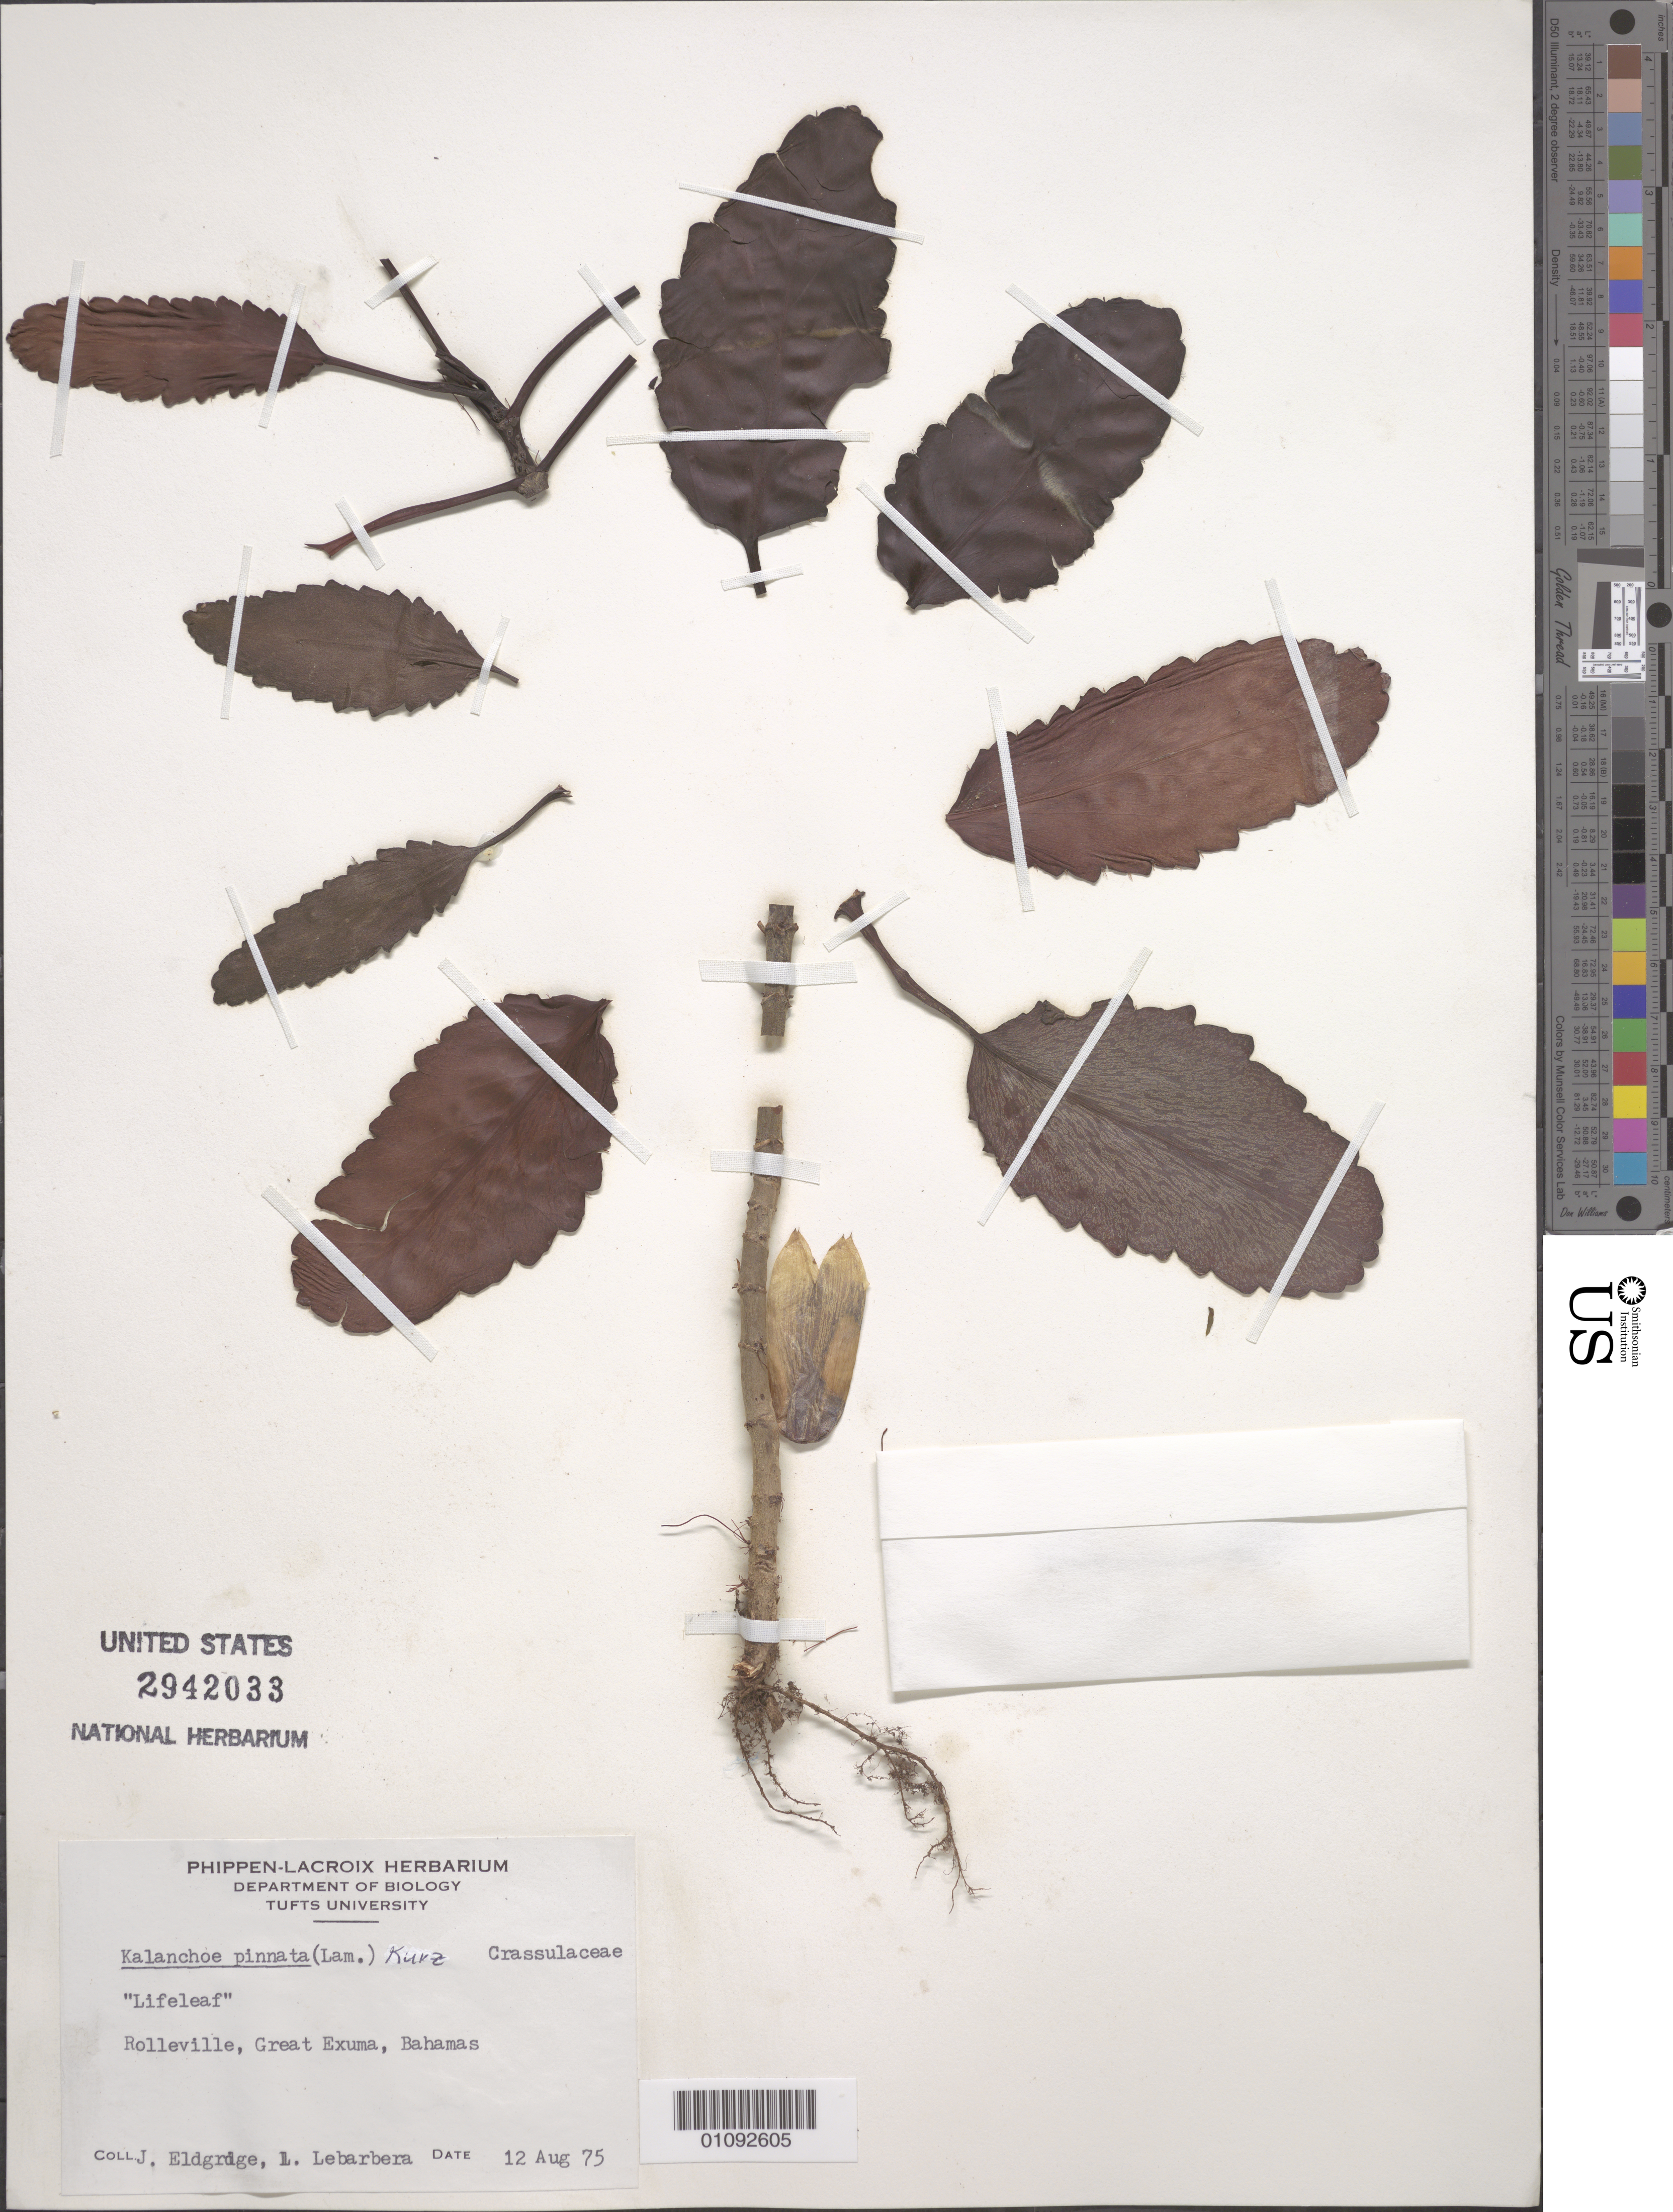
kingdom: Plantae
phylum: Tracheophyta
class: Magnoliopsida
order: Saxifragales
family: Crassulaceae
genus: Kalanchoe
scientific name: Kalanchoe pinnata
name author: (Lam.) Pers.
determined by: Strong, Mark T., (BOT), Smithsonian Institution - National Museum of Natural History (UNITED STATES)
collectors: J. Eldridge & L. Lebarbera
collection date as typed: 12 Aug 1975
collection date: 1975-08-12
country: Bahamas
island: Great Exuma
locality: Rolleville.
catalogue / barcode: US 2942033